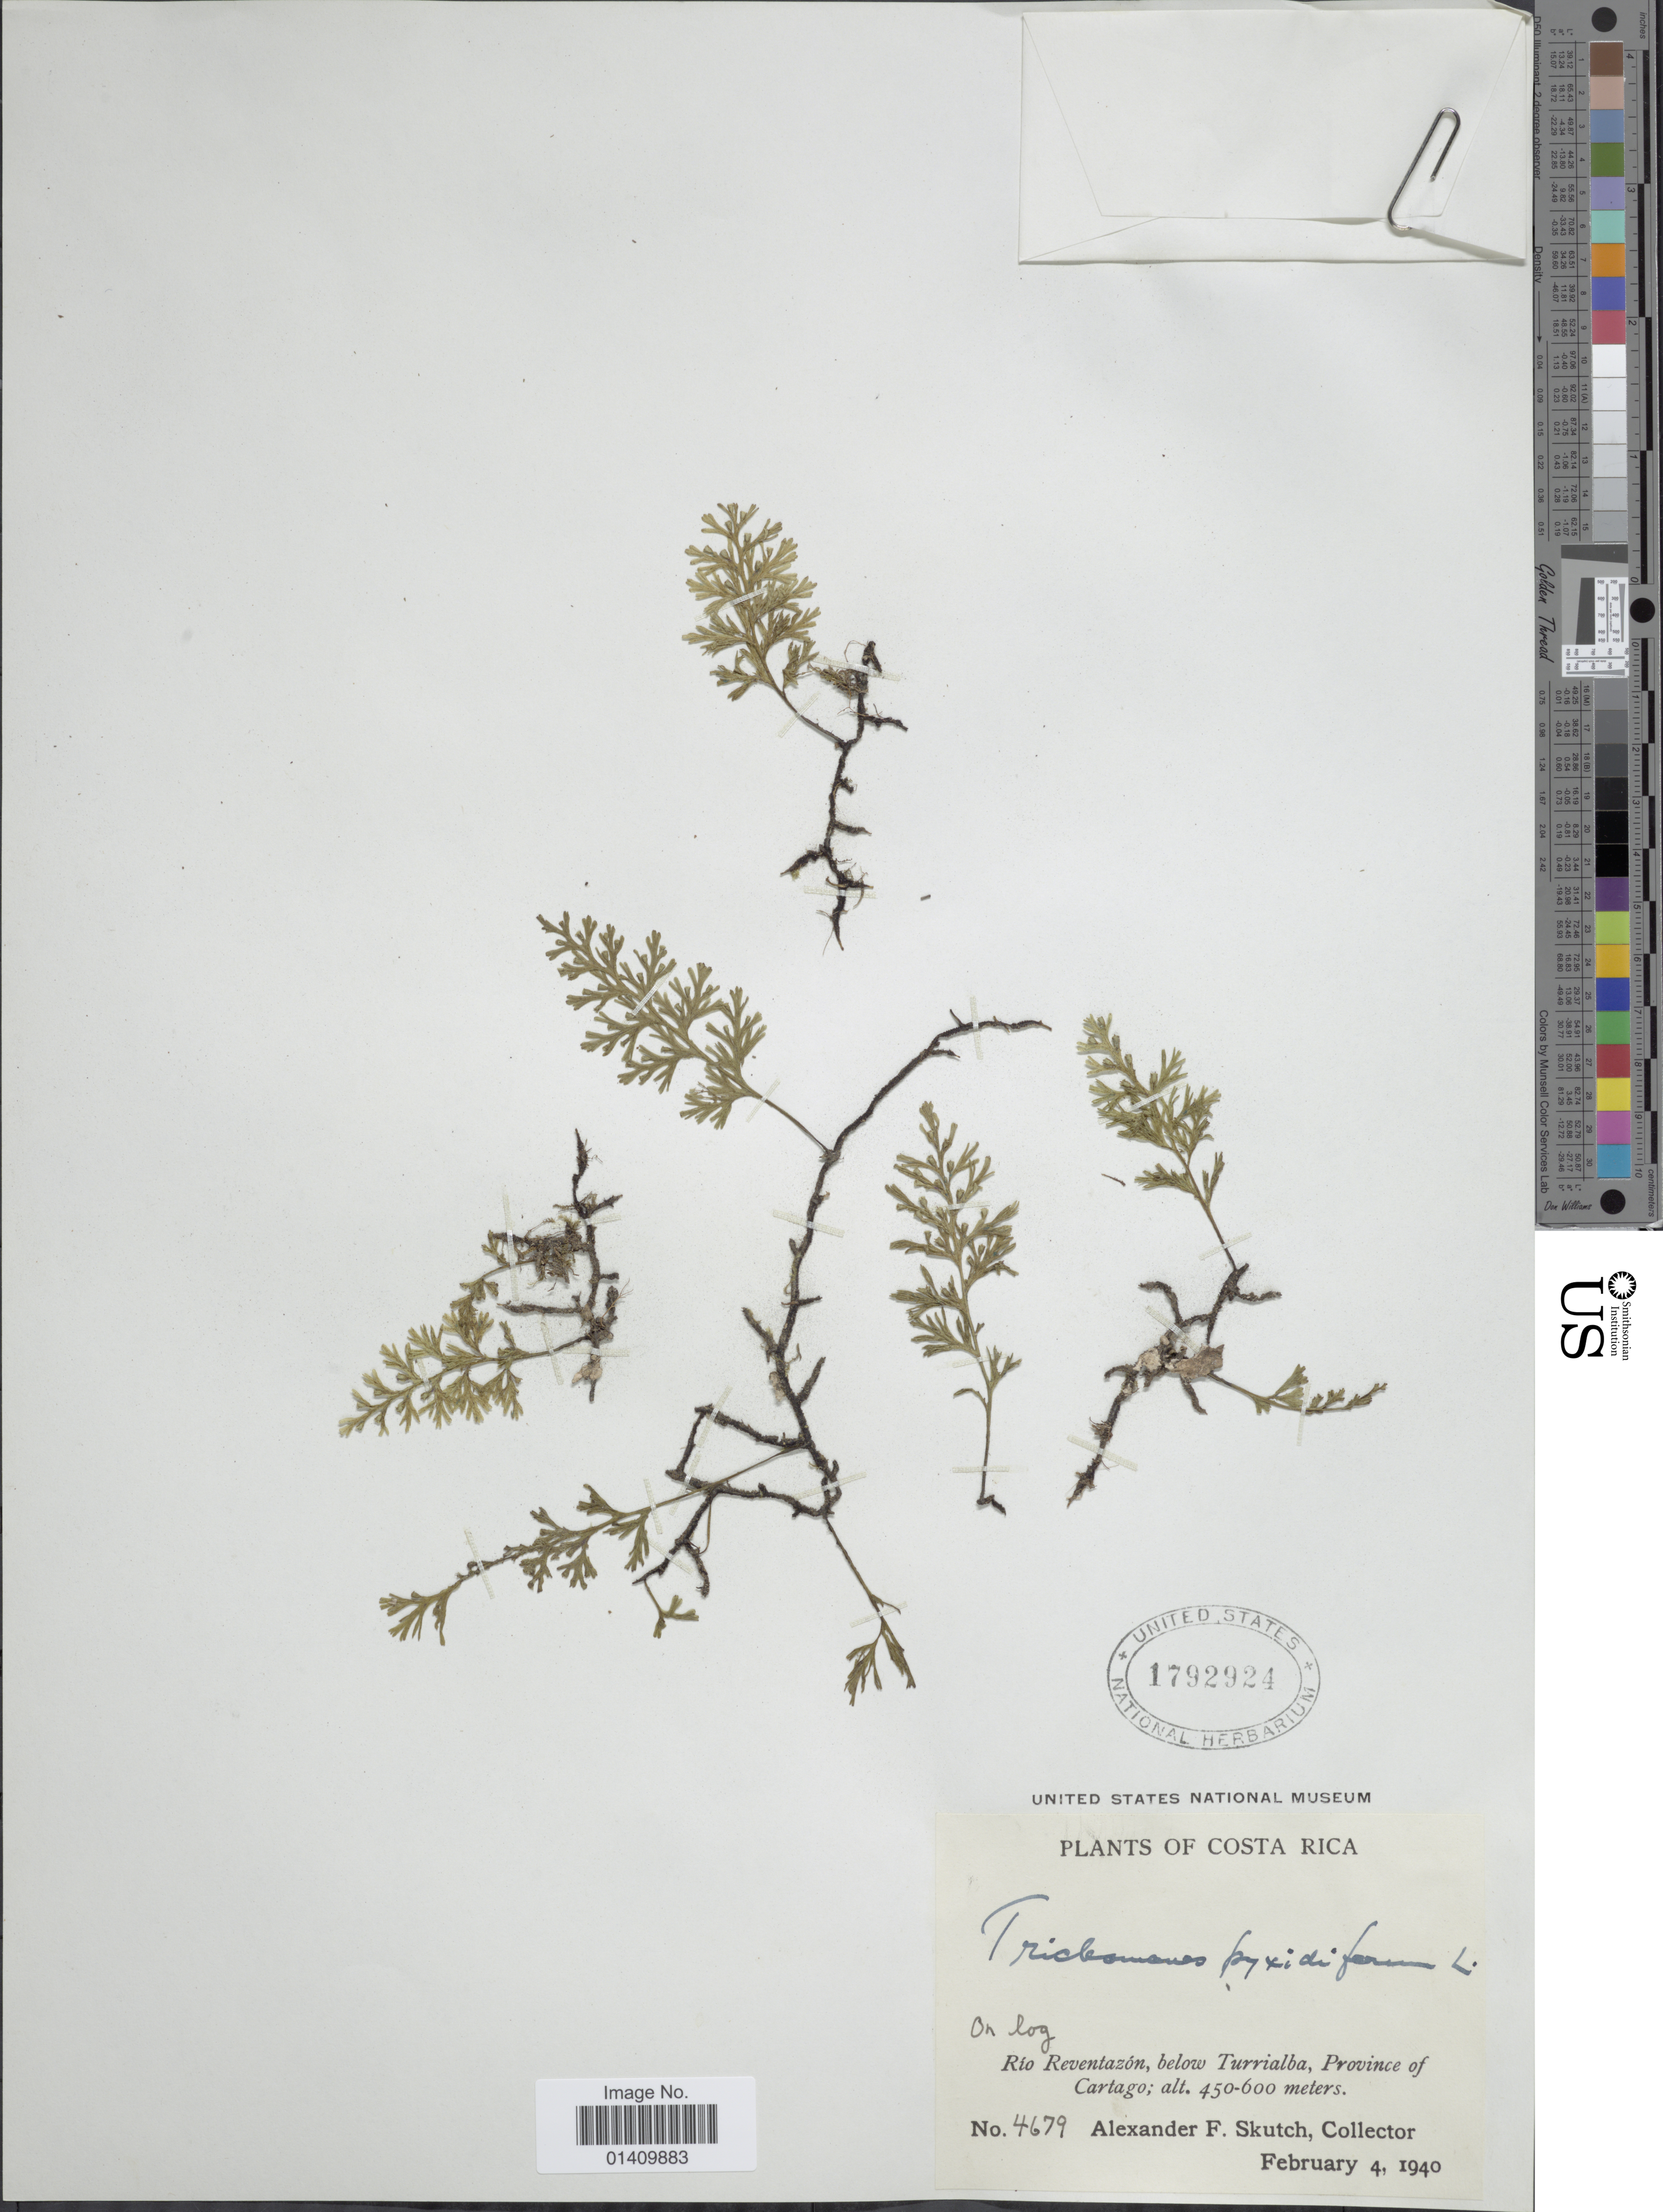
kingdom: Plantae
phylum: Tracheophyta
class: Polypodiopsida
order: Hymenophyllales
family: Hymenophyllaceae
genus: Polyphlebium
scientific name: Polyphlebium pyxidiferum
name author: (L.) Ebihara & Dubuisson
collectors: A. F. Skutch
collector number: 4679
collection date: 1940-02-04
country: Costa Rica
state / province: Cartago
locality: Rio Reventazon, below Turrilaba province of Cartago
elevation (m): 450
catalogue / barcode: US 1792924